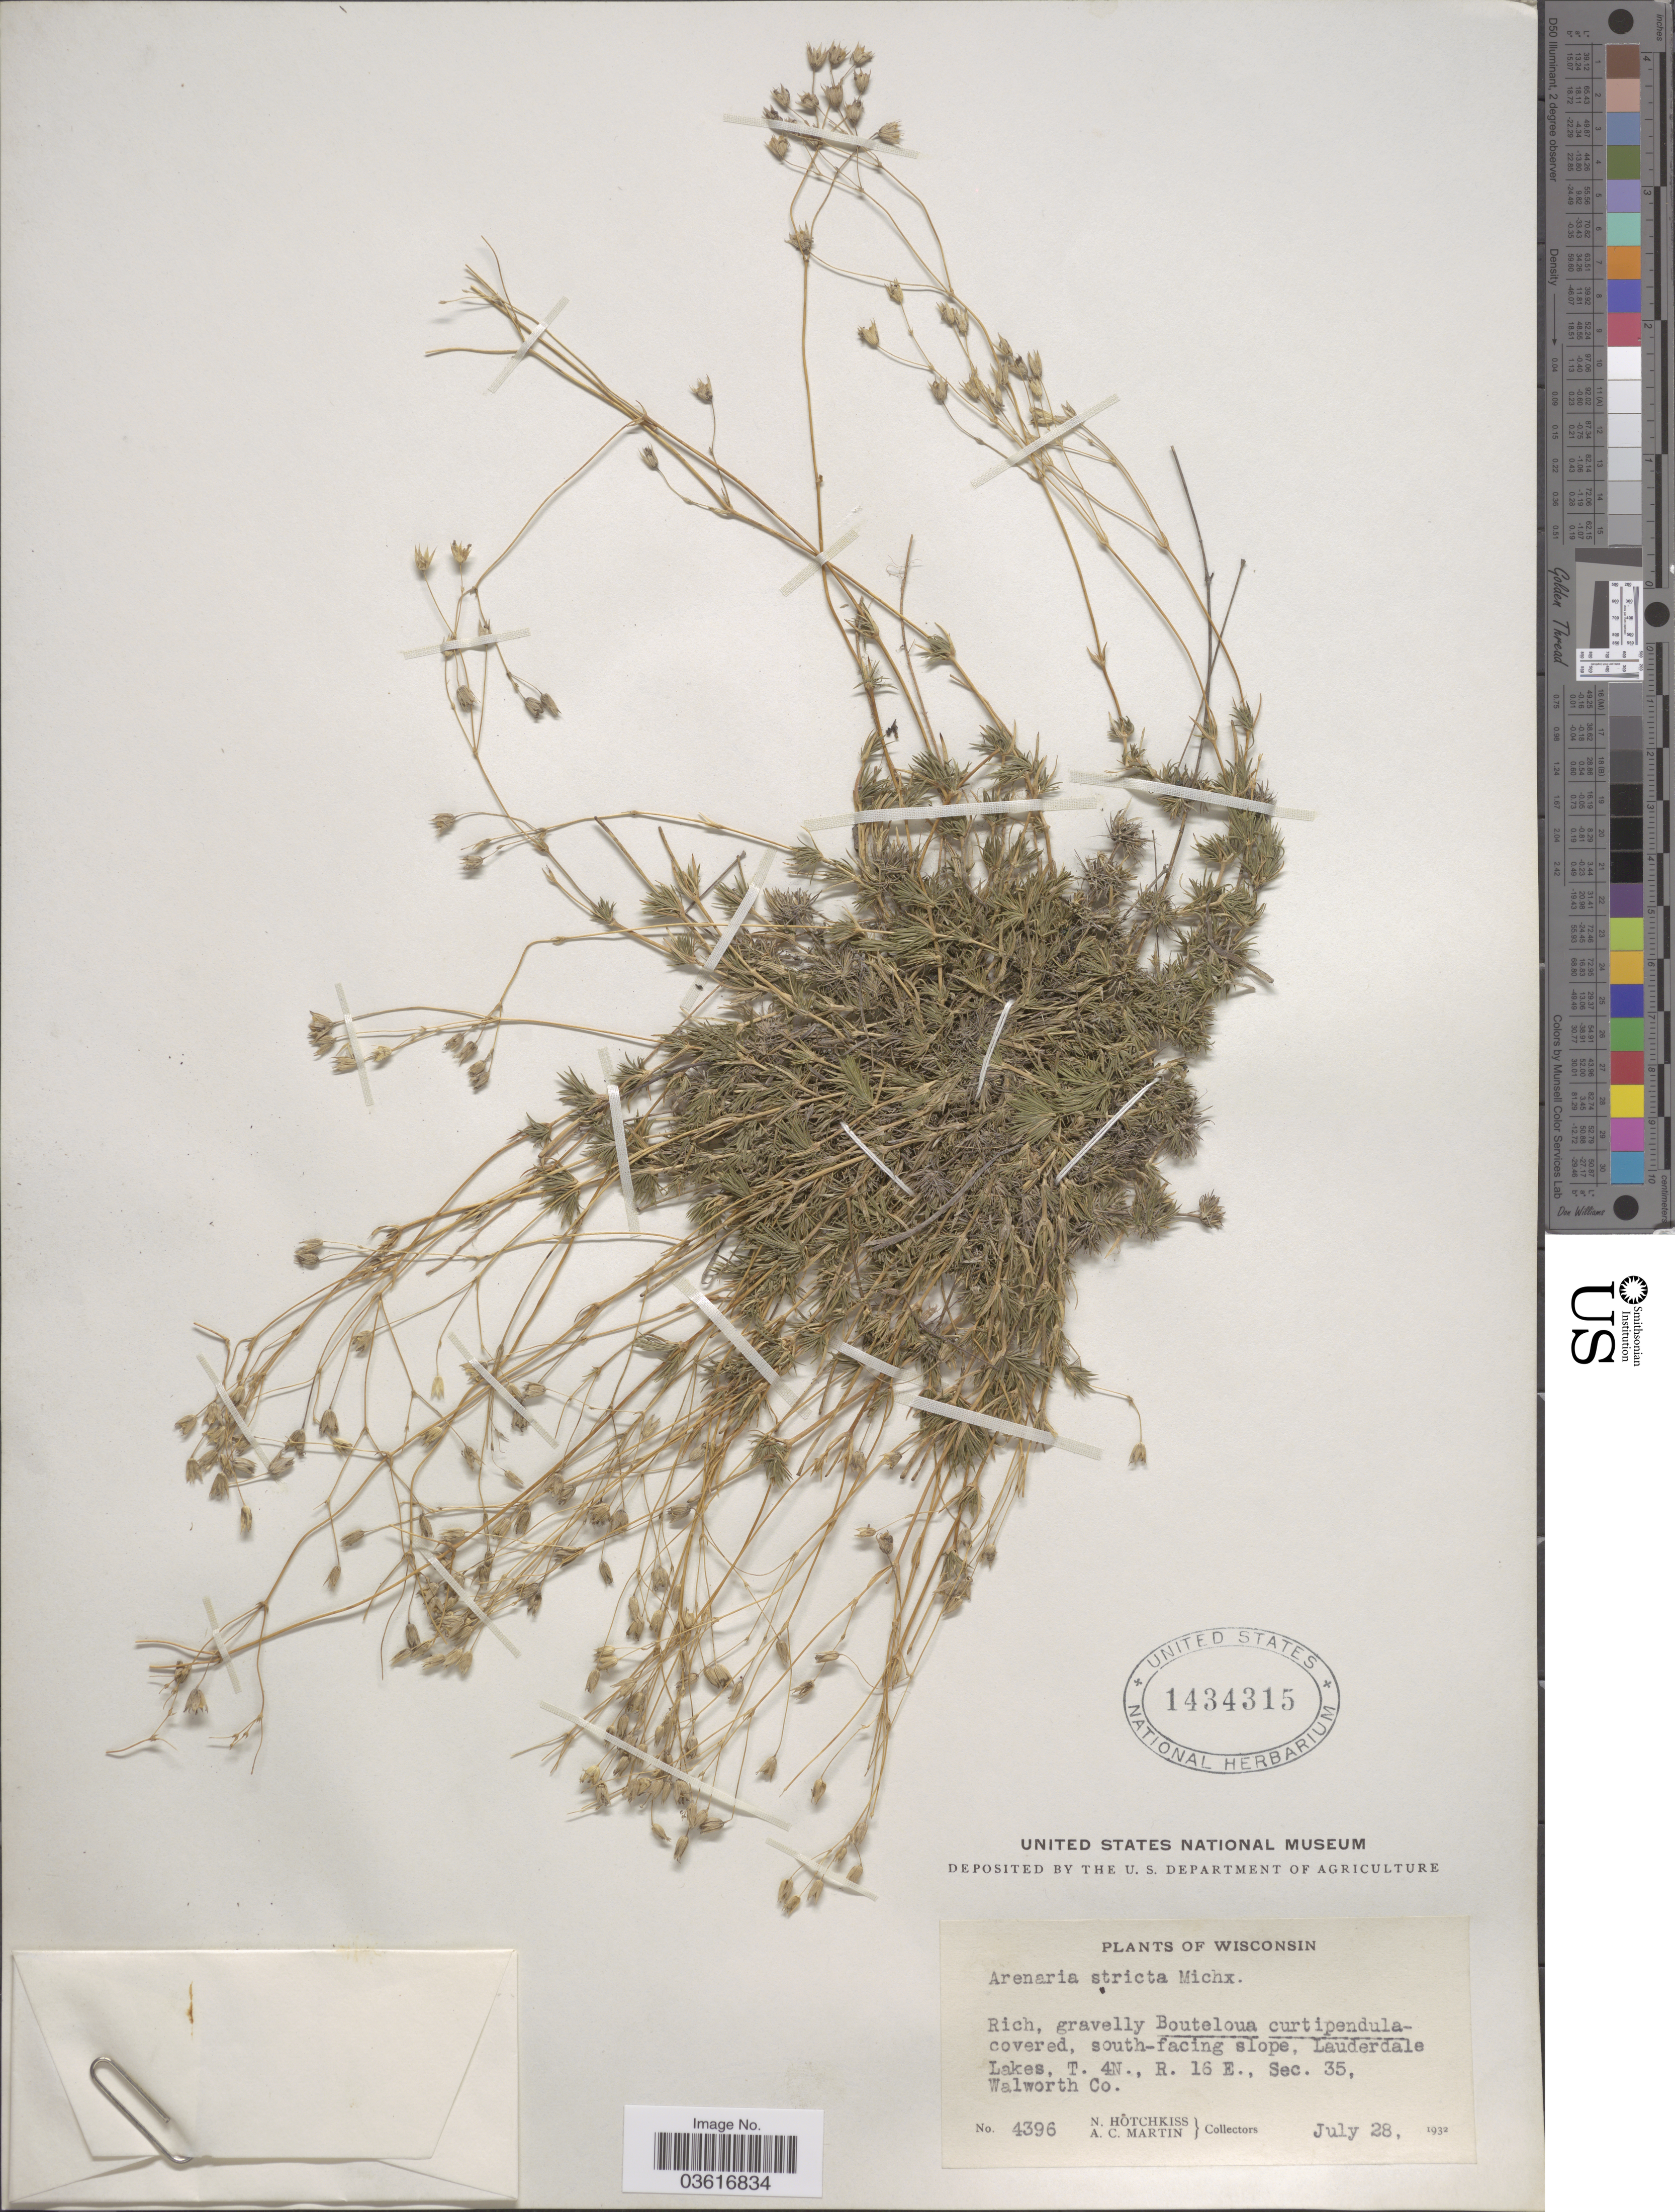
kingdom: Plantae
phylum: Tracheophyta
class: Magnoliopsida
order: Caryophyllales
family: Caryophyllaceae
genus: Minuartia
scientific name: Minuartia stricta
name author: (Sw.) Hiern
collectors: N. Hotchkiss & A. C. Martin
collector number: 4396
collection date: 1932-07-28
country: United States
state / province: Wisconsin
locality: Lauderdale Lakes, T. 4N., R. 16 E., Sec.35, Walworth Co.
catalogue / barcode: US 1434315